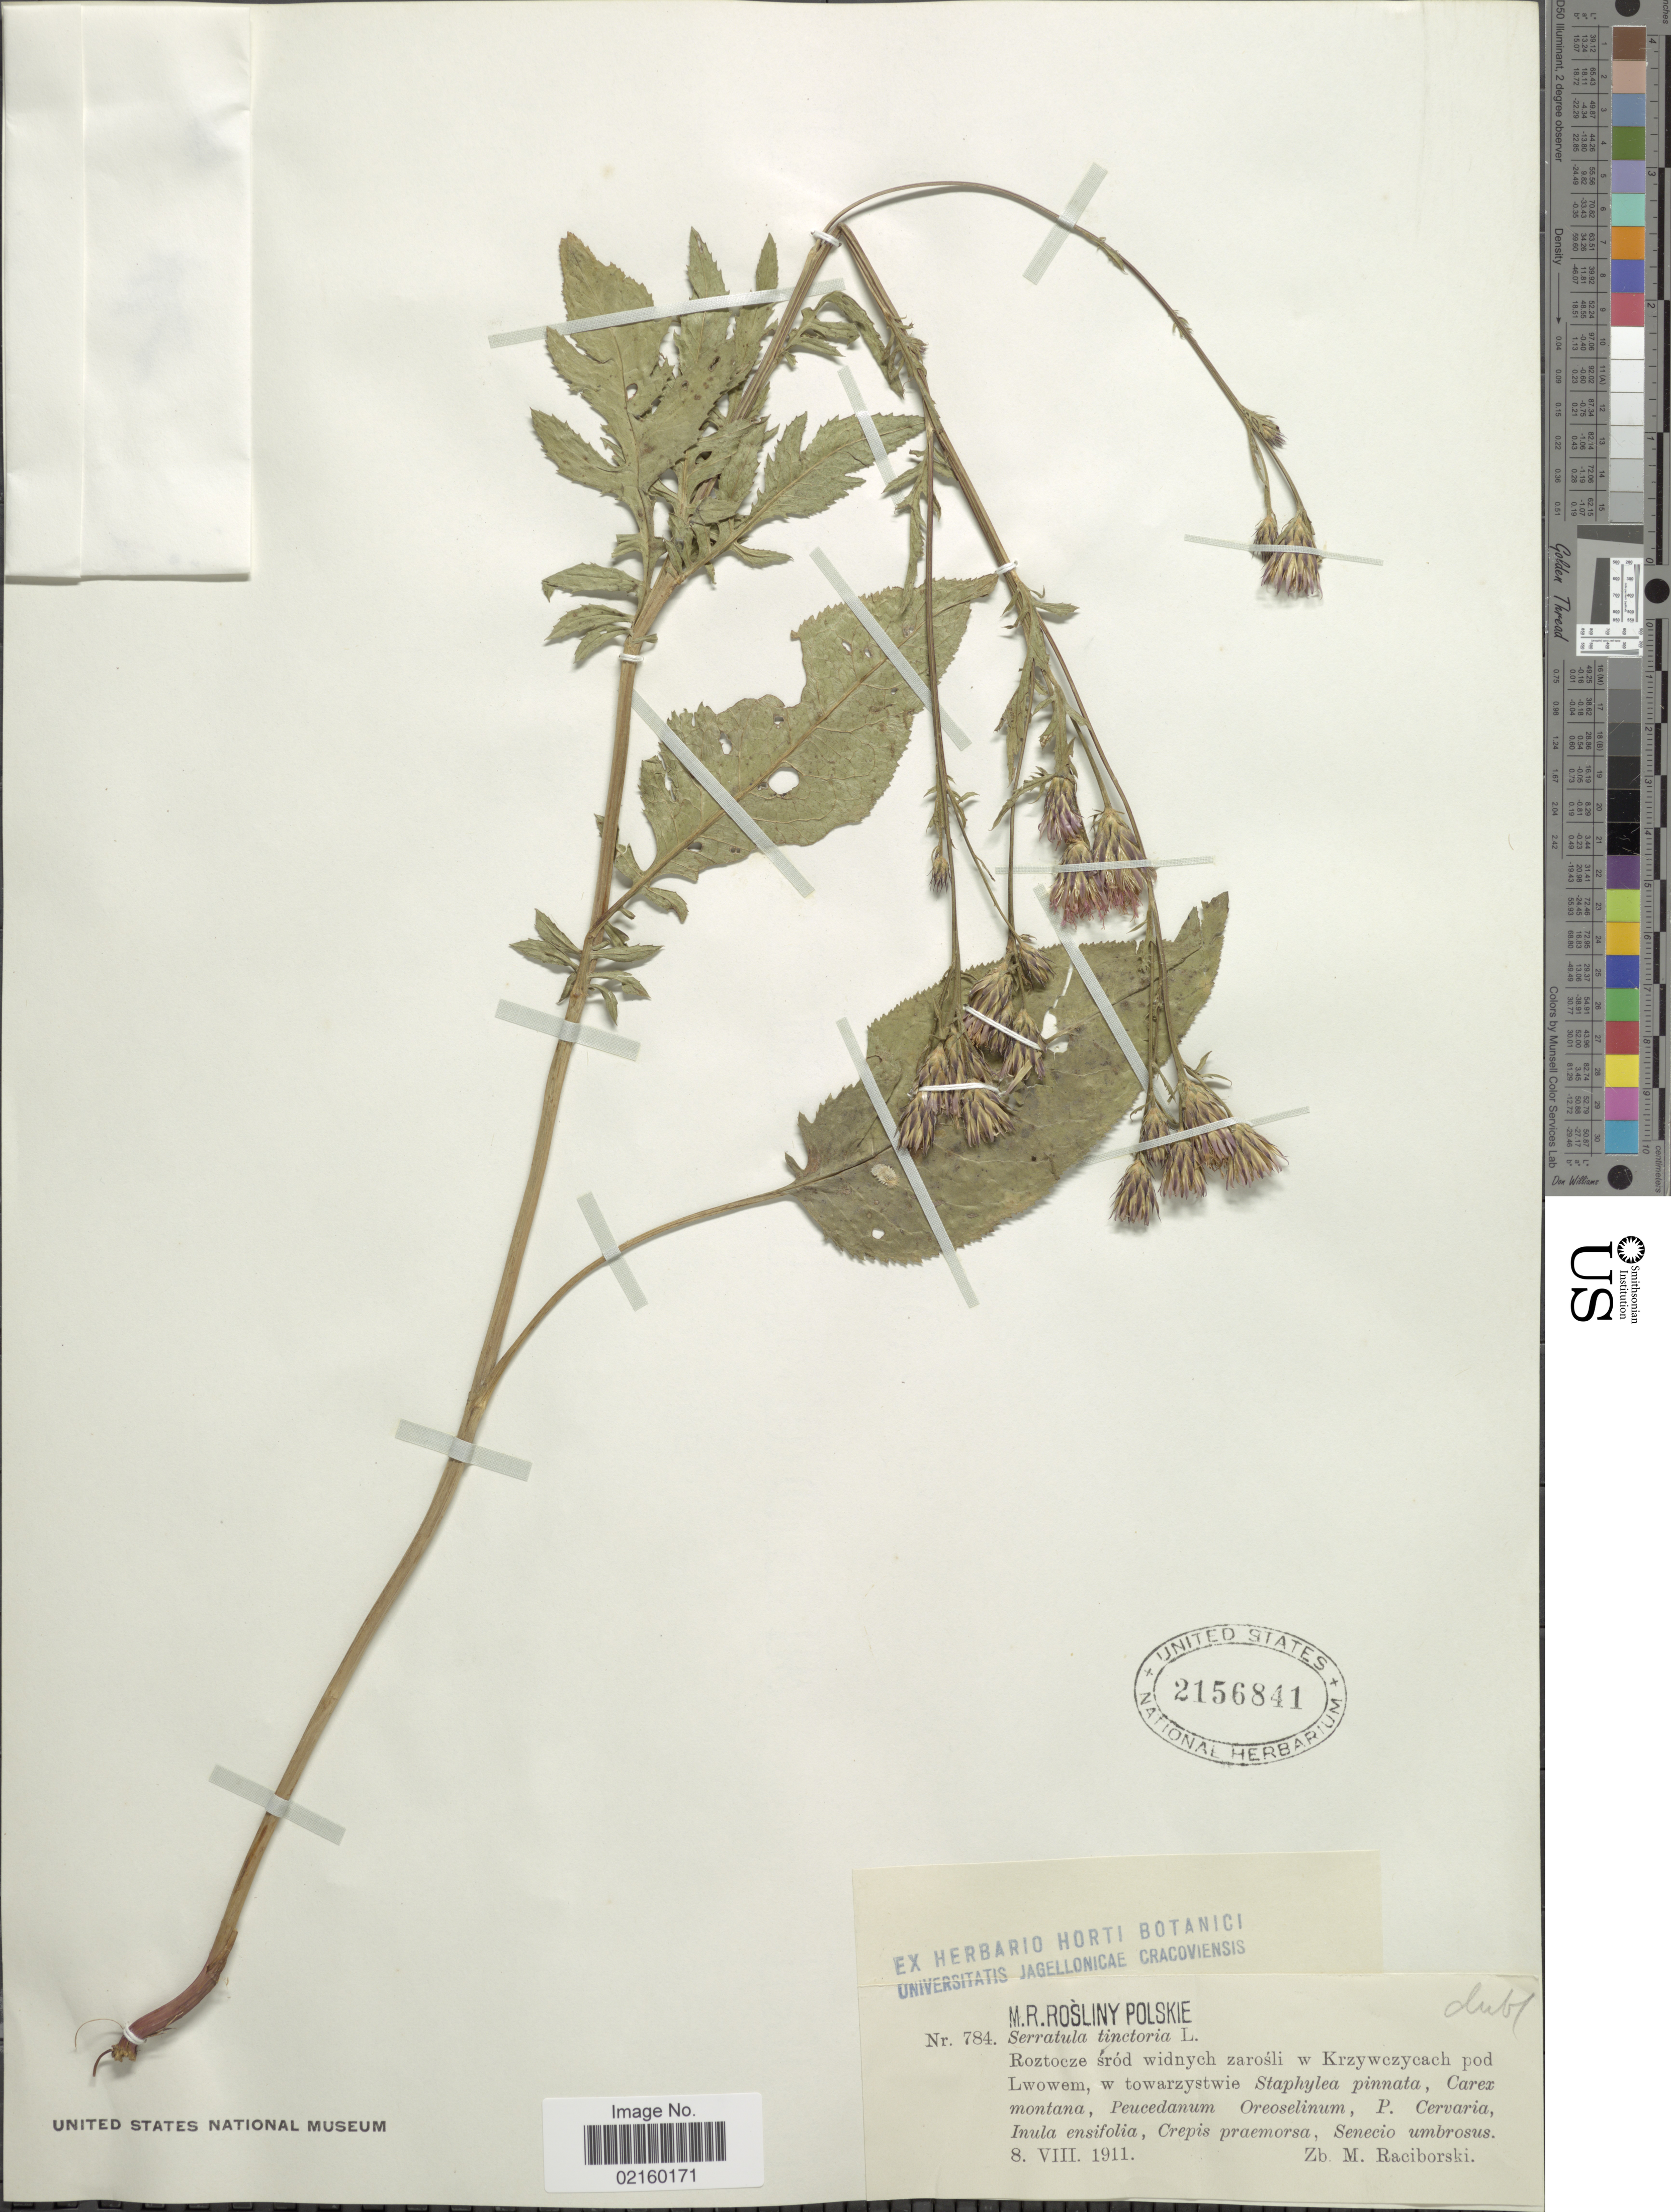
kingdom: Plantae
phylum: Tracheophyta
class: Magnoliopsida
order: Asterales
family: Asteraceae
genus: Serratula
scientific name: Serratula tinctoria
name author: L.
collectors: Z. Raciborski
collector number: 784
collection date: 1911-08-08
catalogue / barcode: US 2156841